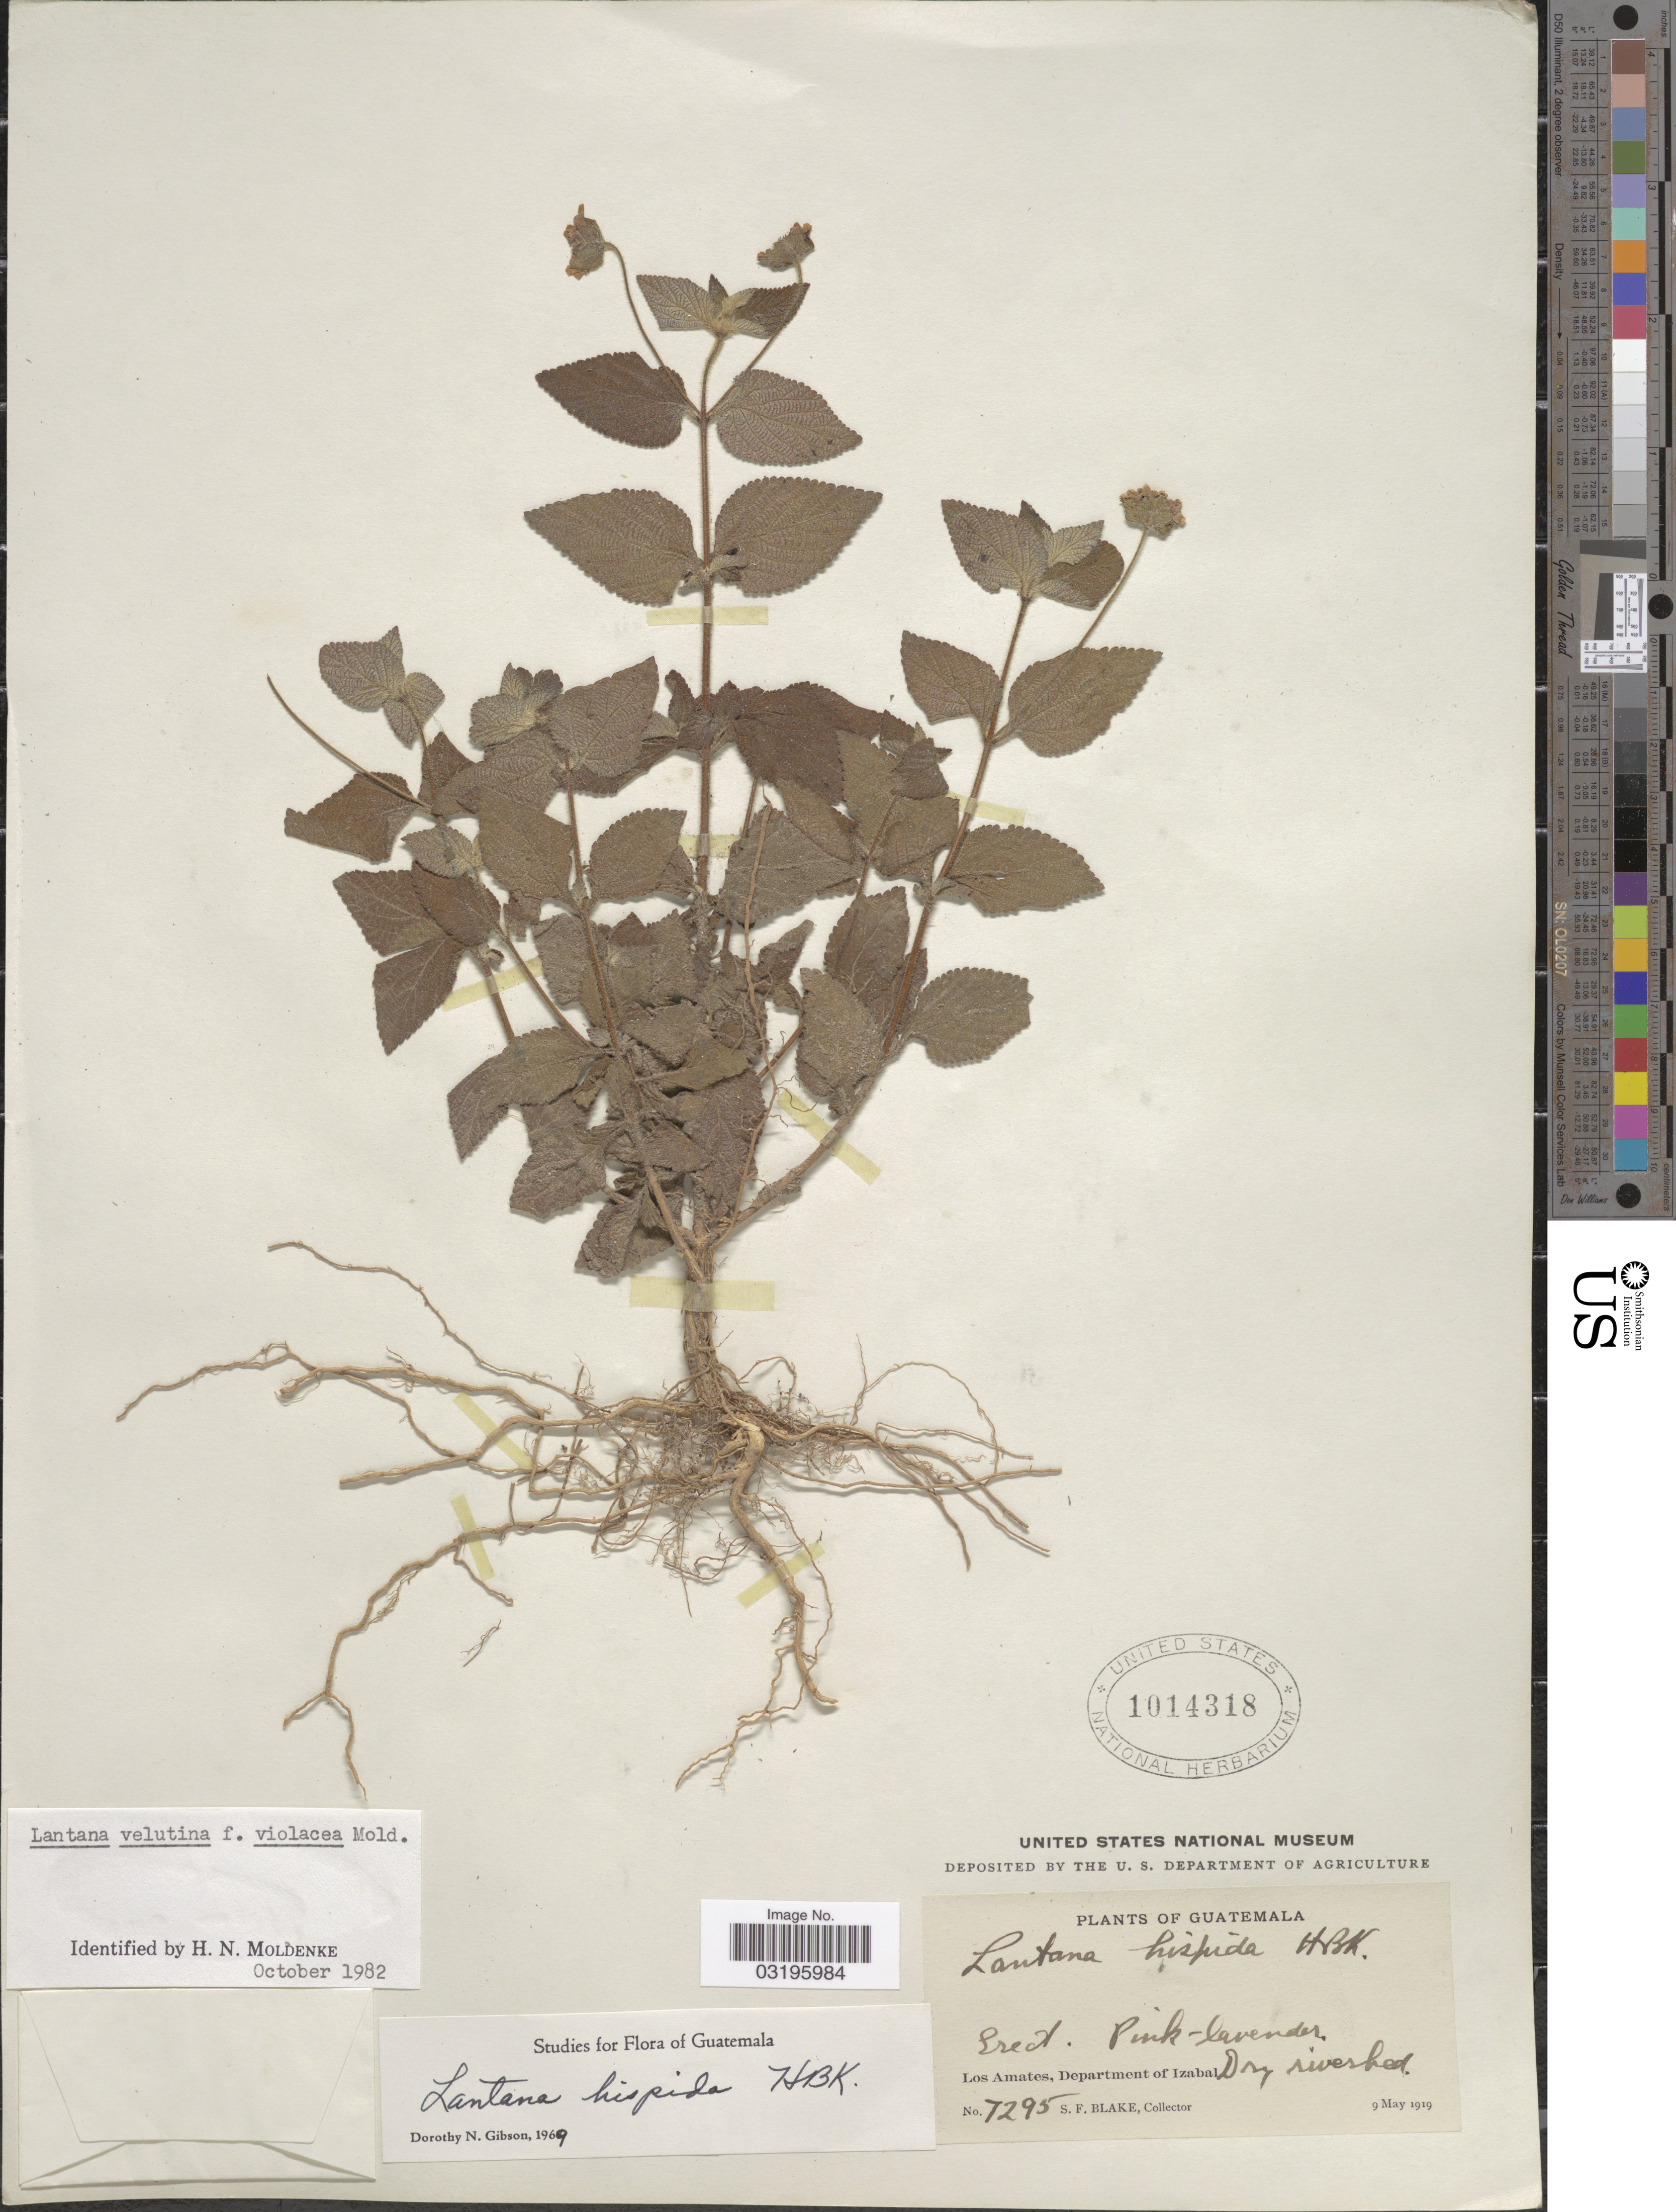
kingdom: Plantae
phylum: Tracheophyta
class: Magnoliopsida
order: Lamiales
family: Verbenaceae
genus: Lantana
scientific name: Lantana velutina f. violacea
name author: Moldenke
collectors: S. Blake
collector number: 7295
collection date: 1919-05-09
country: Guatemala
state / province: Izabal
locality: Los Amates, Department of Izabel.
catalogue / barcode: US 1014318